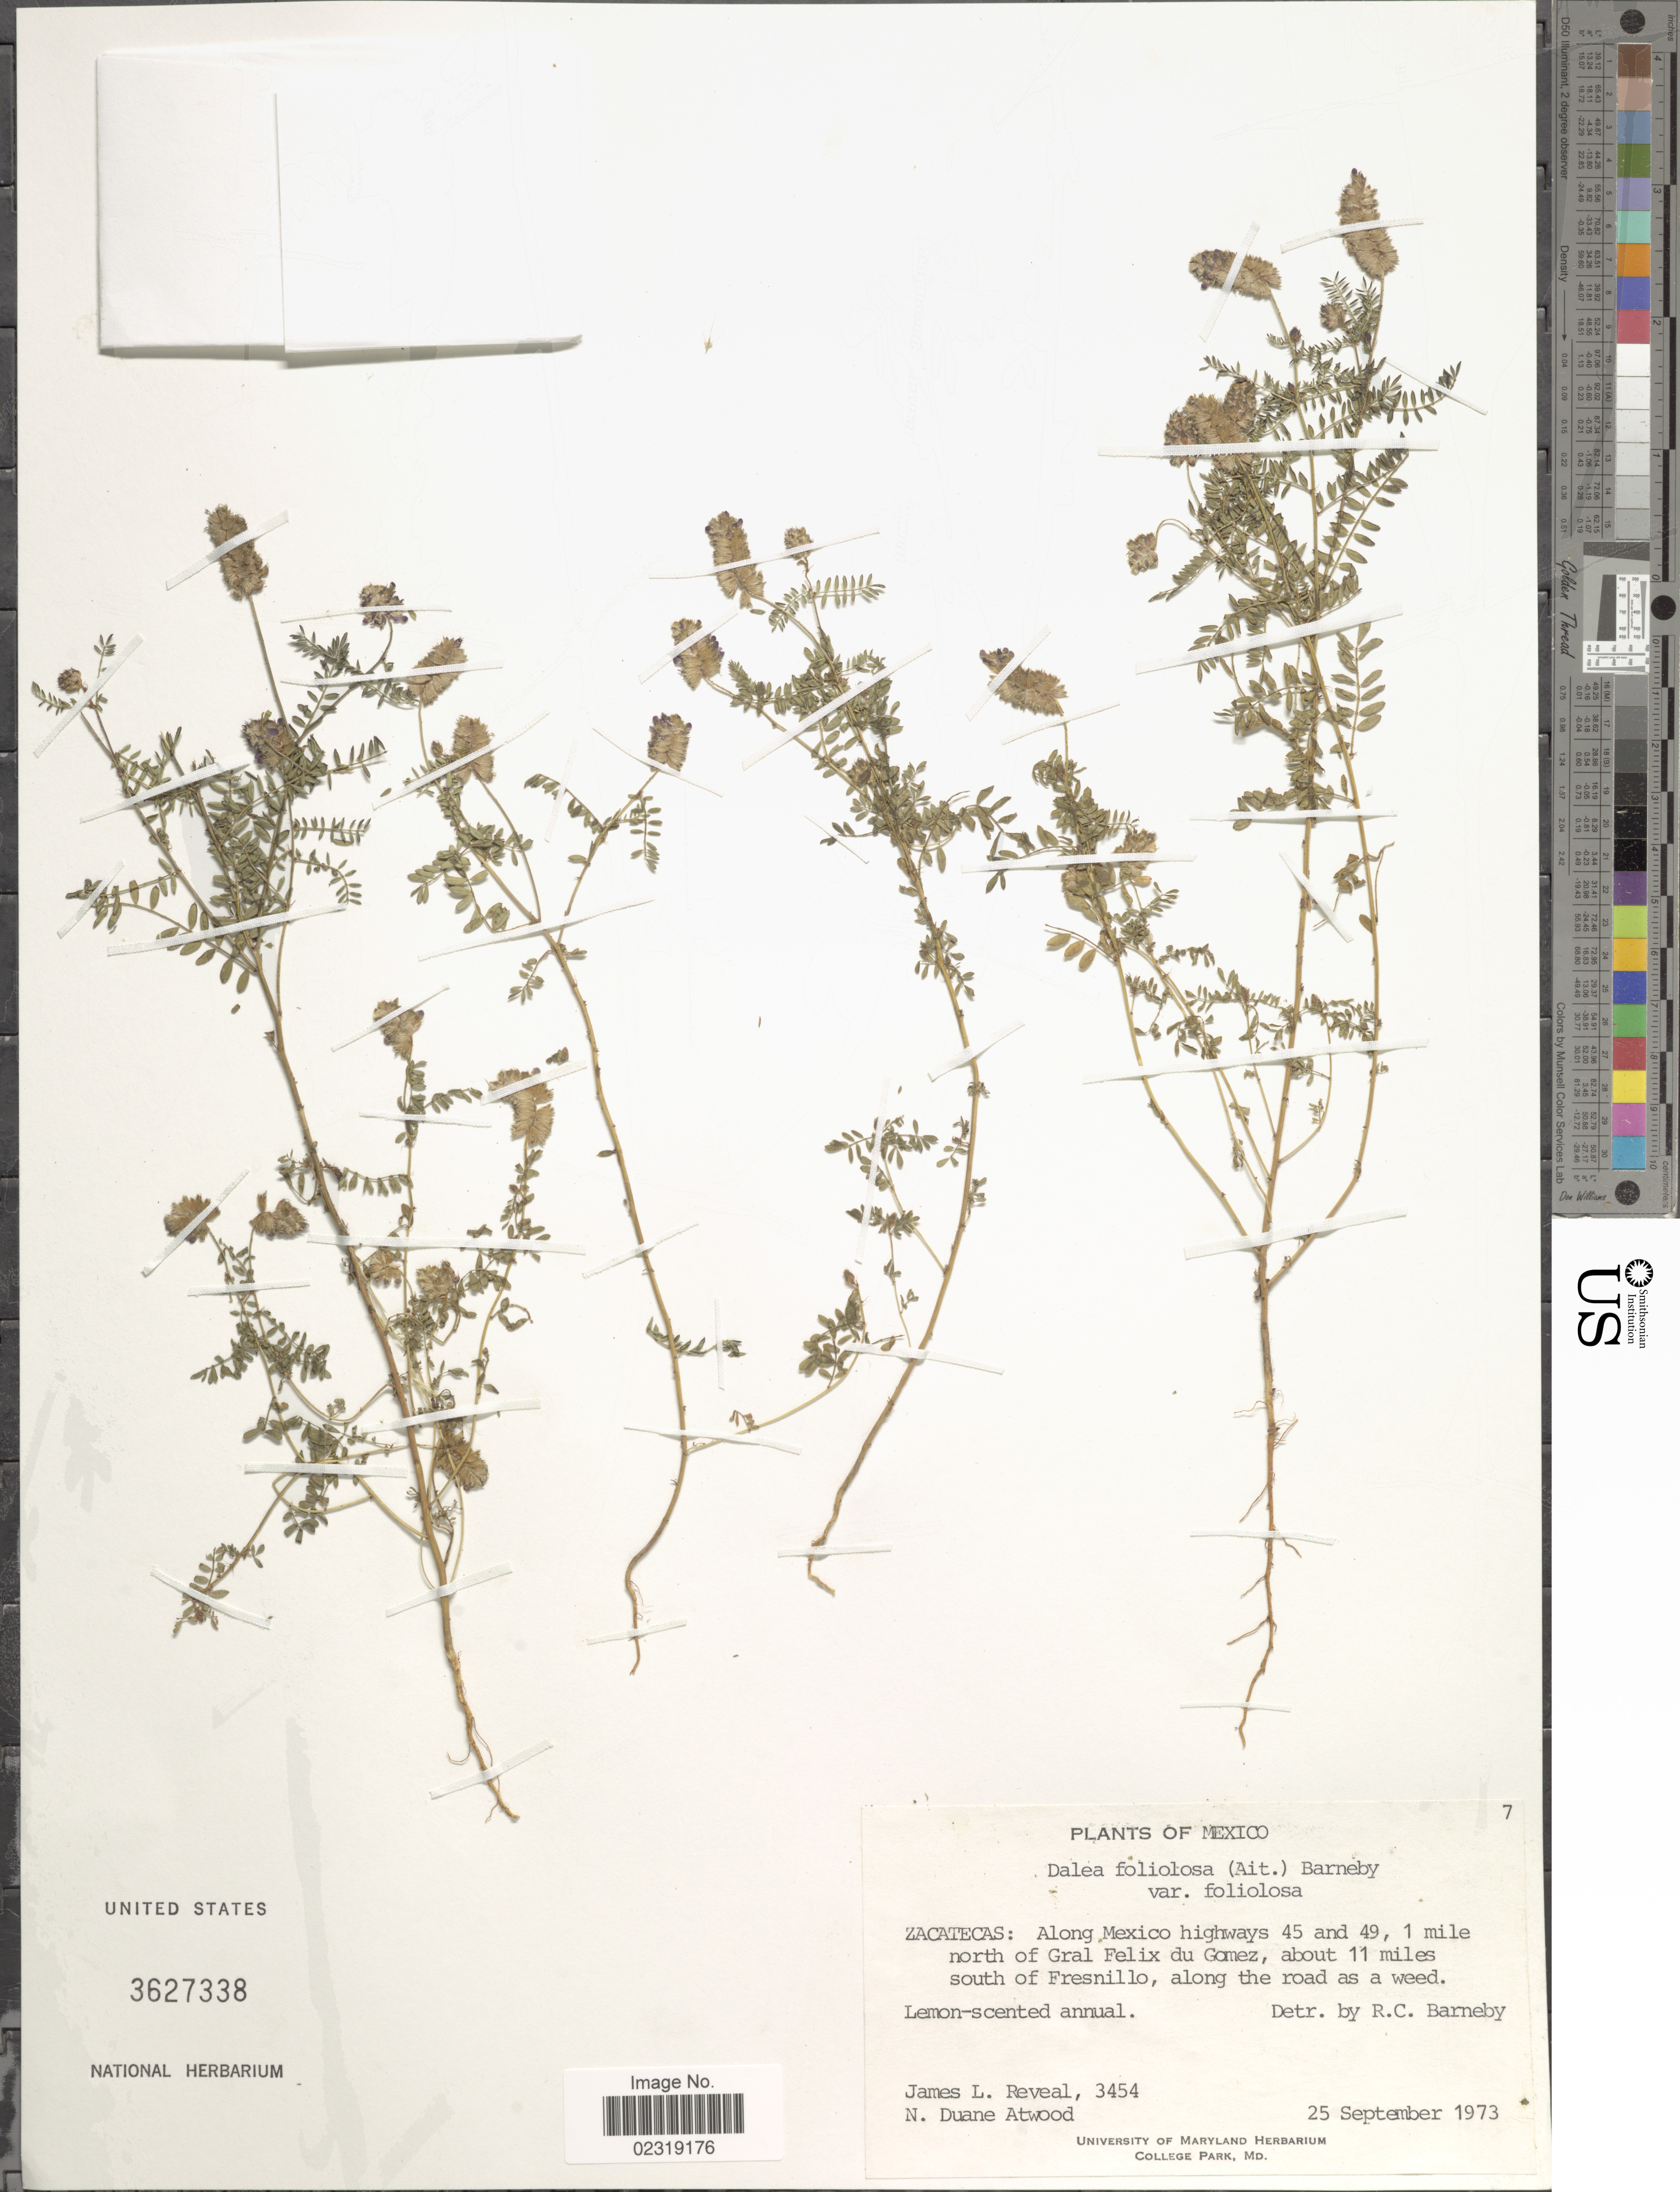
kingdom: Plantae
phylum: Tracheophyta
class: Magnoliopsida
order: Fabales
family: Fabaceae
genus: Dalea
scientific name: Dalea foliolosa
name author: (Aiton) Barneby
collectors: J. L. Reveal & N. Atwood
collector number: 3454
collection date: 1973-09-25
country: Mexico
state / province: Zacatecas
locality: Zacatecas: Along mexio highways 45 and 49, 1 mile north of Gral Felix du Gomez, about 11 miles south of Fresnillo, along the road as a weed.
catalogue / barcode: US 3627338